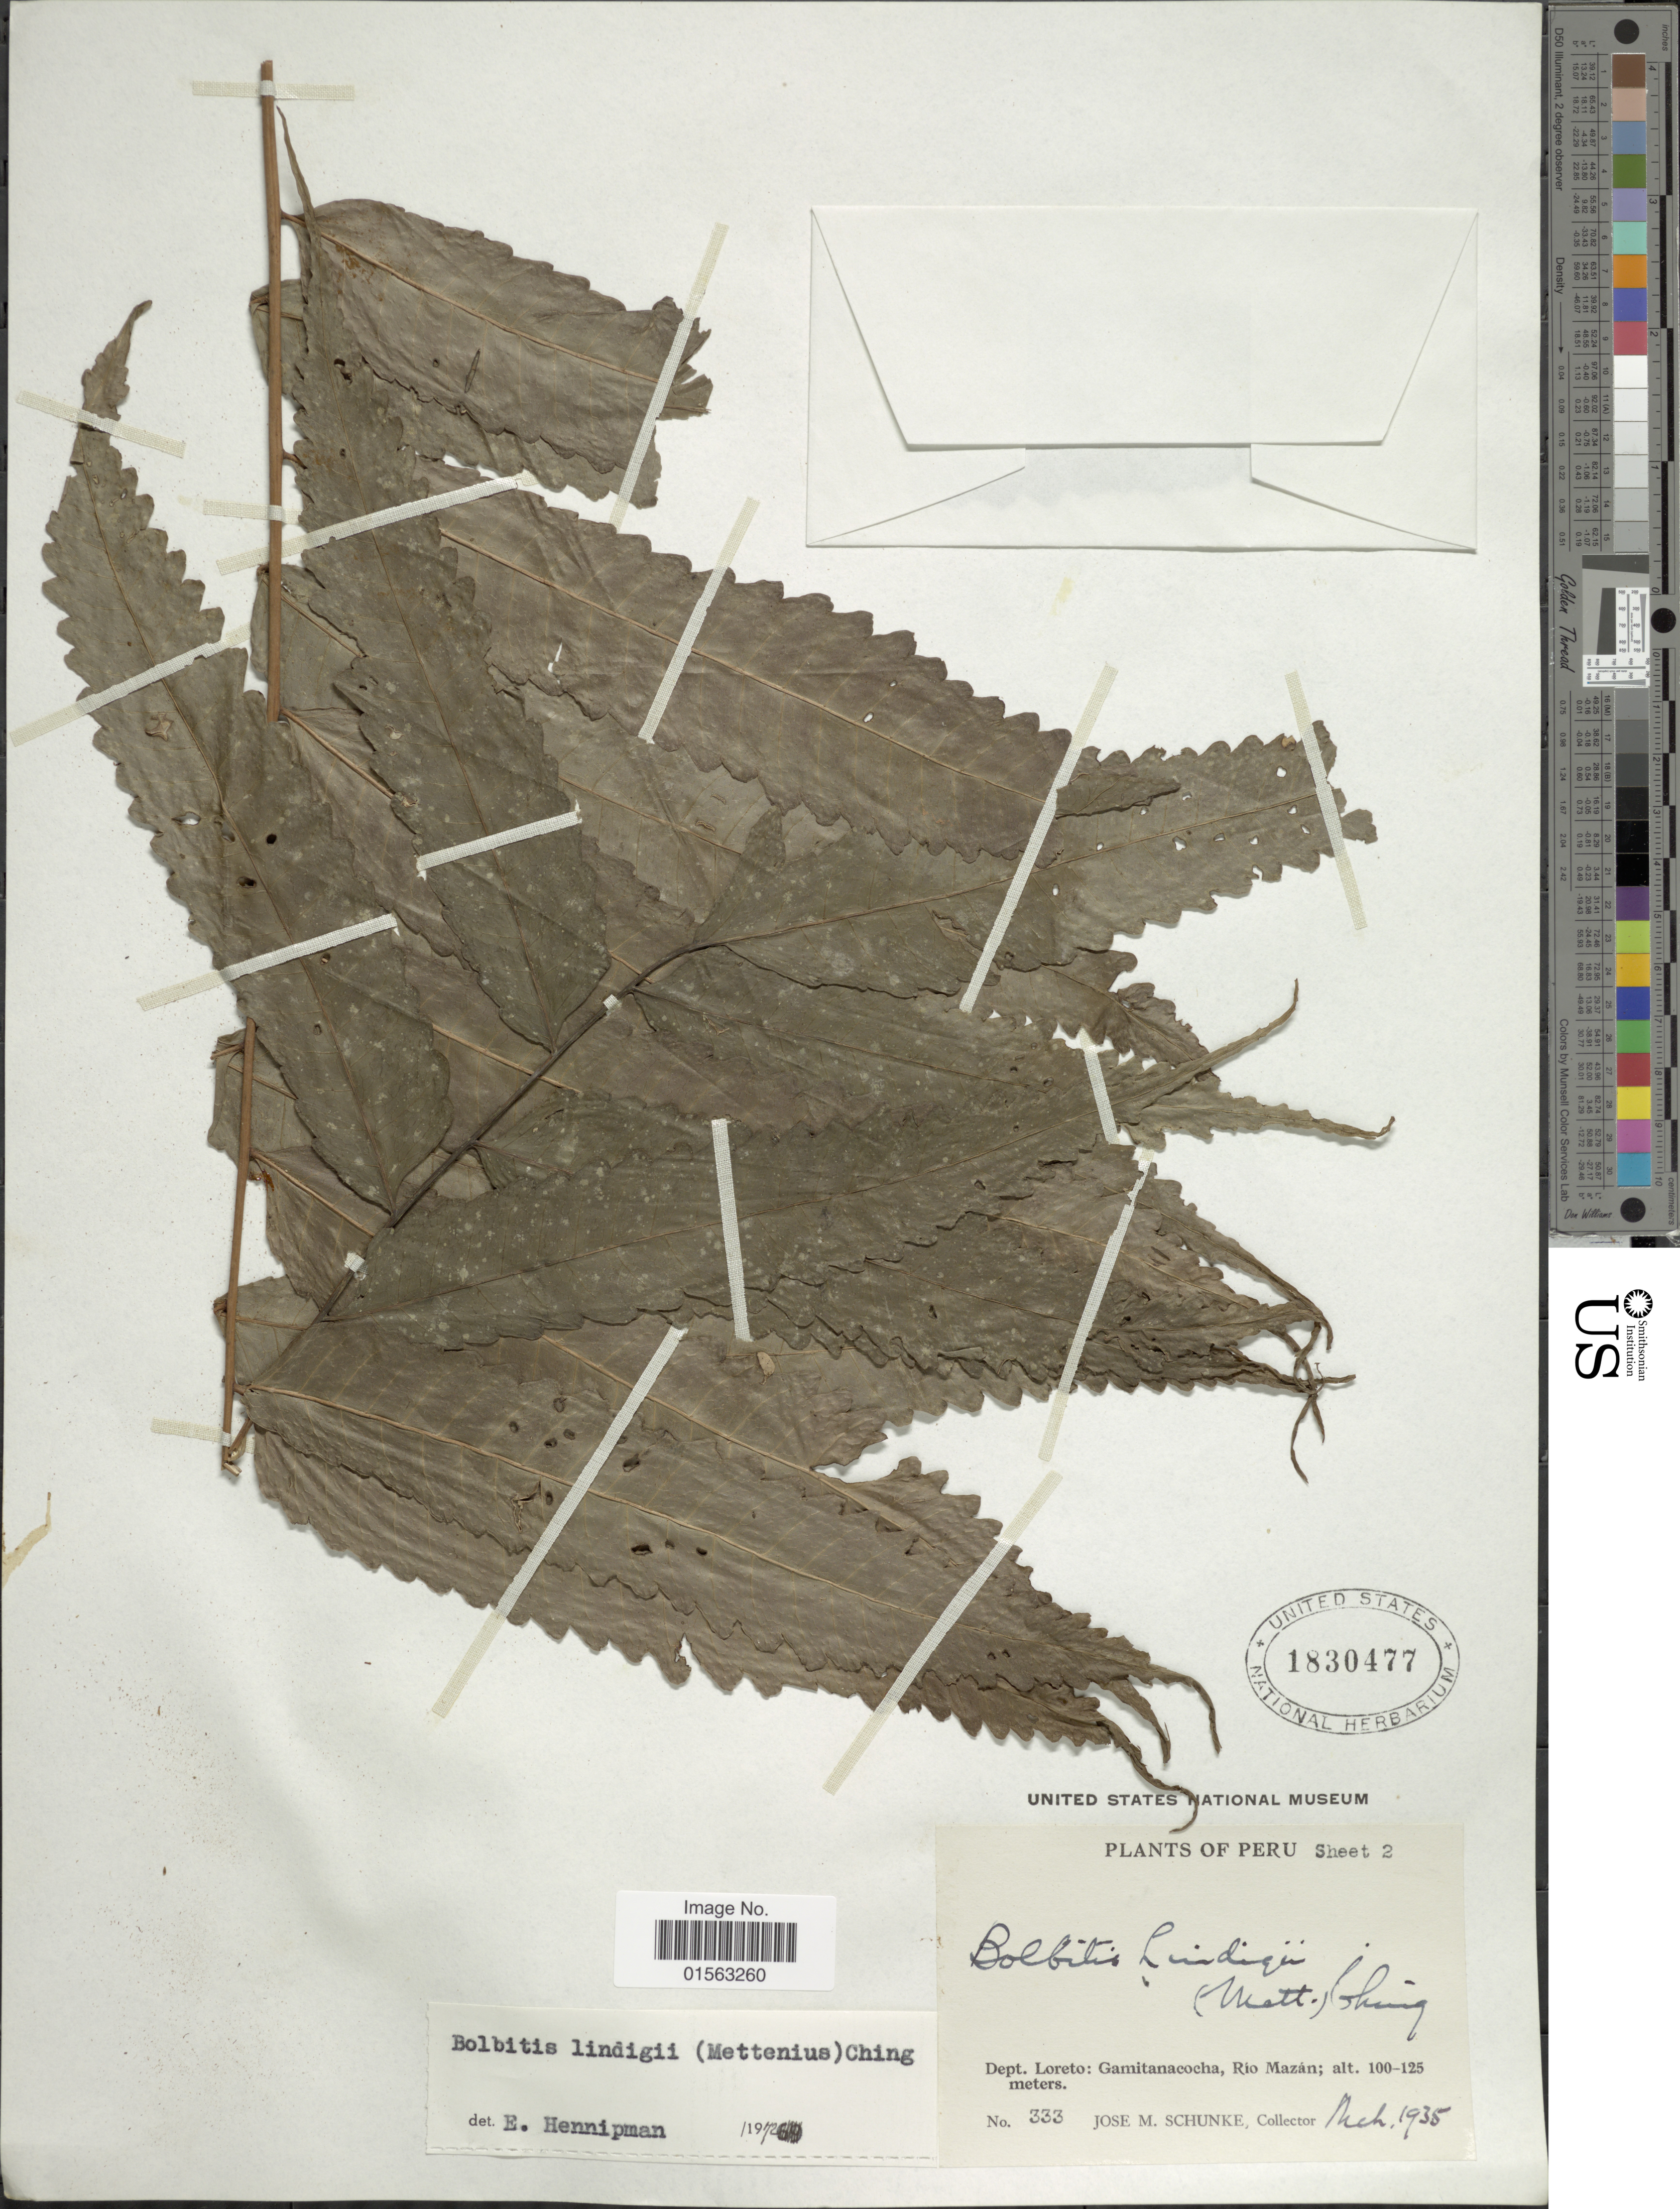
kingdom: Plantae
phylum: Tracheophyta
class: Polypodiopsida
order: Polypodiales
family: Dryopteridaceae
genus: Mickelia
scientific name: Mickelia lindigii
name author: (Mett.) R.C. Moran et al.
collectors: J. M. Schunke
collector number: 333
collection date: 1935-03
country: Peru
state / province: Loreto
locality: Peru, Gamitanacocha,Río Mazán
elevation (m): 100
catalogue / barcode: US 1830477